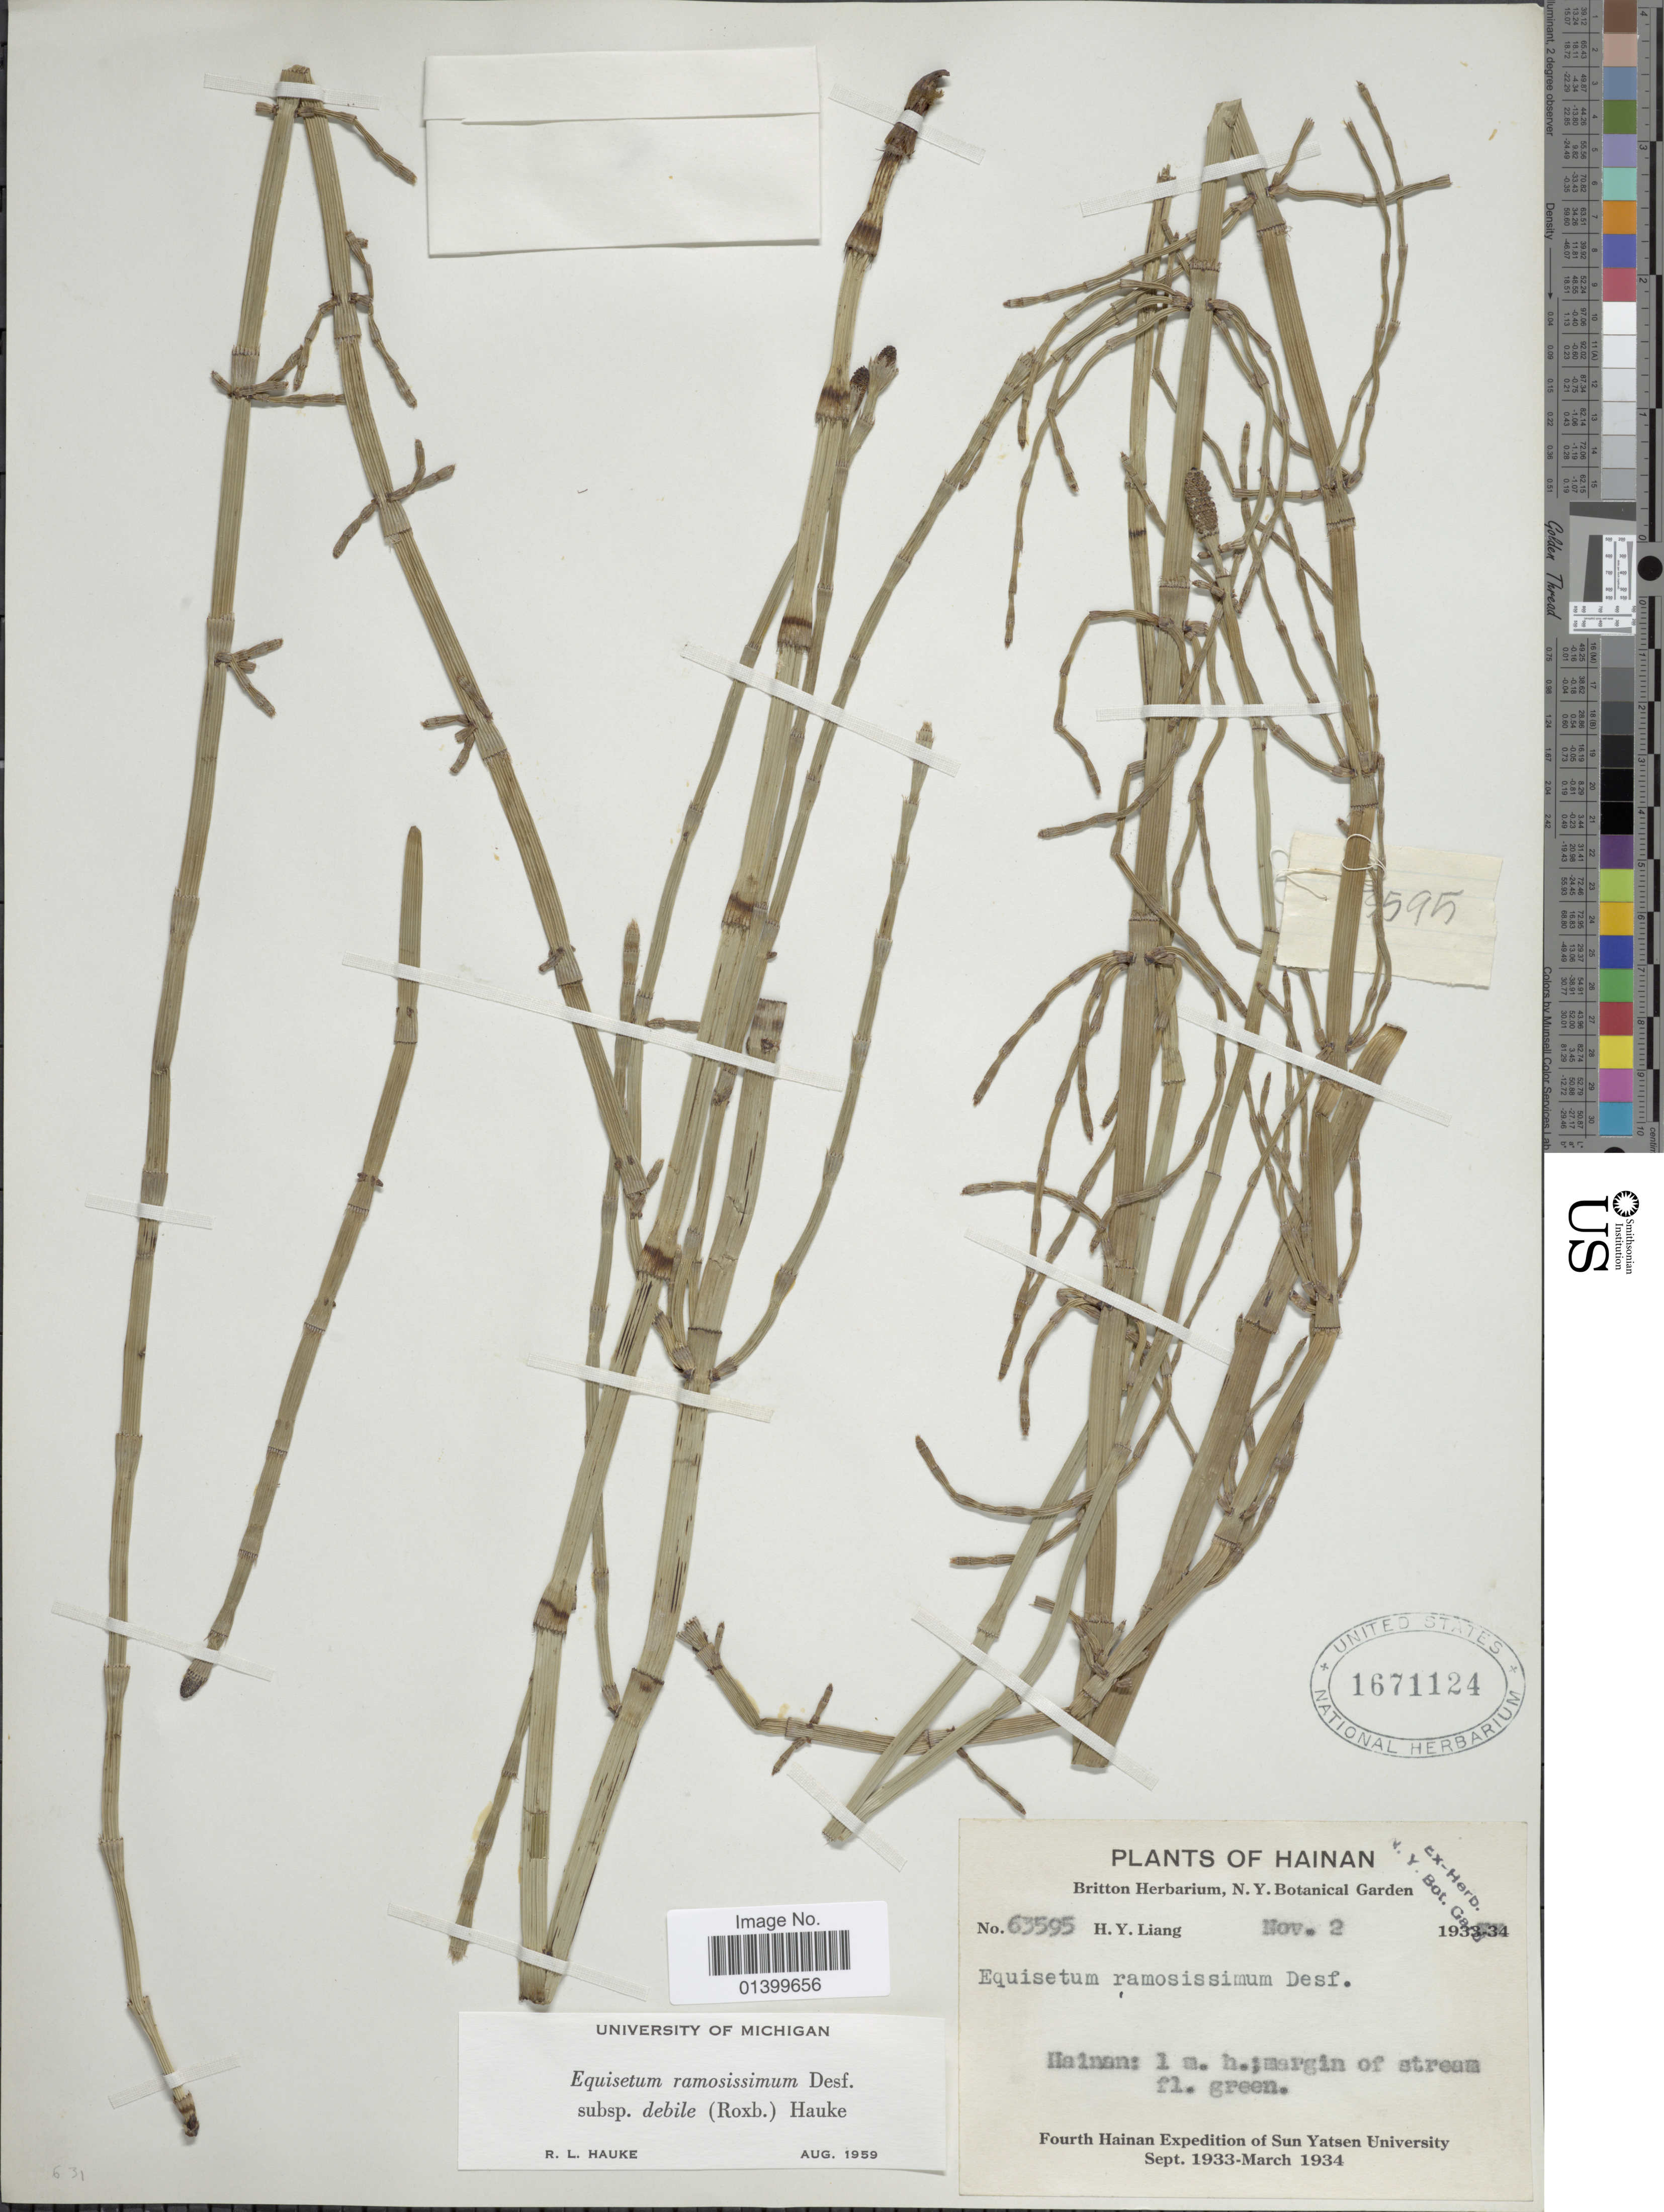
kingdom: Plantae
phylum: Tracheophyta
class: Polypodiopsida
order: Equisetales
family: Equisetaceae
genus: Equisetum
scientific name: Equisetum ramosissimum subsp. debile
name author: (Roxb. ex Vaucher) Hauke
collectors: H. Y. Liang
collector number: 63595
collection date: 1933-11-02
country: China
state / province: Hainan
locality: Plants of Hainan. Hainan: 1 m. h.; margin of stream fl. green.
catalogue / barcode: US 1671124